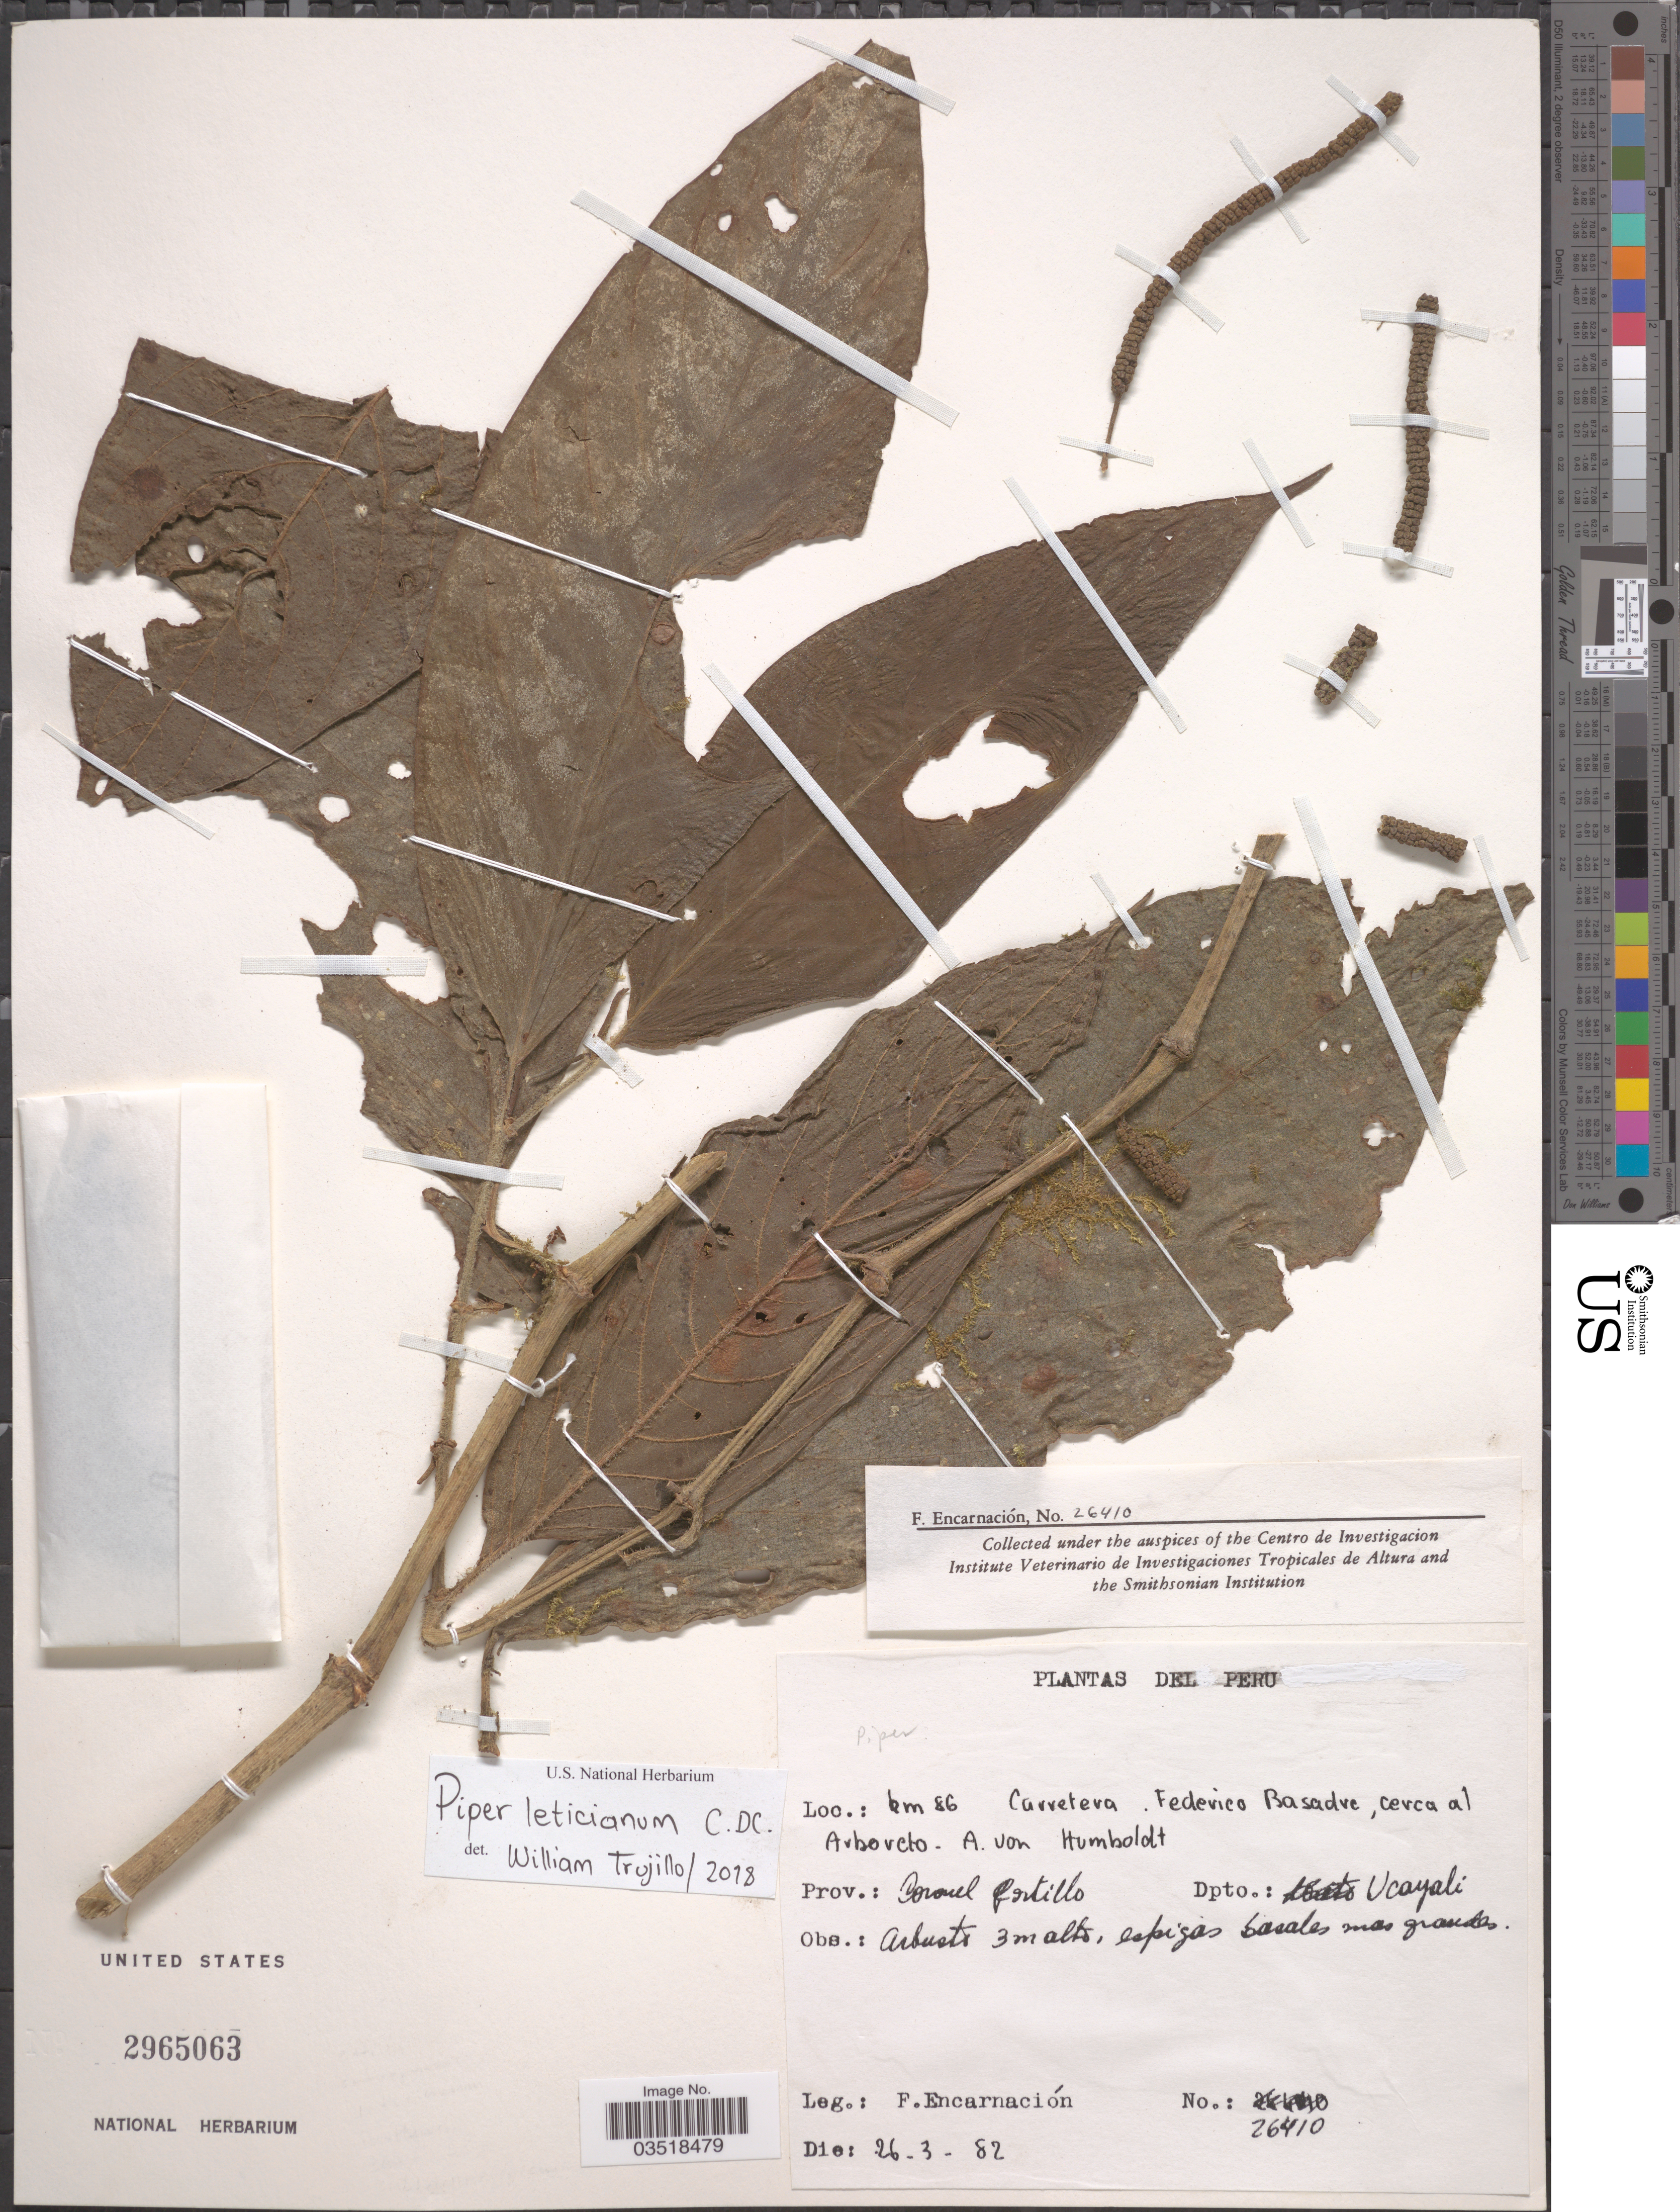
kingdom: Plantae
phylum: Tracheophyta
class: Magnoliopsida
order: Piperales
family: Piperaceae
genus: Piper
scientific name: Piper leticianum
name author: C. DC.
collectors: F. Encarnación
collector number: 26410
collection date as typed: Transcribed d/m/y: 26/3/82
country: Peru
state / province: Ucayali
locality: Km 86 Carretera. Federico Basadre, cerca al Arboreto - A. von Humboldt. Prov.: Coronel Portillo. Dpto.: Ucayali.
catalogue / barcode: US 2965063